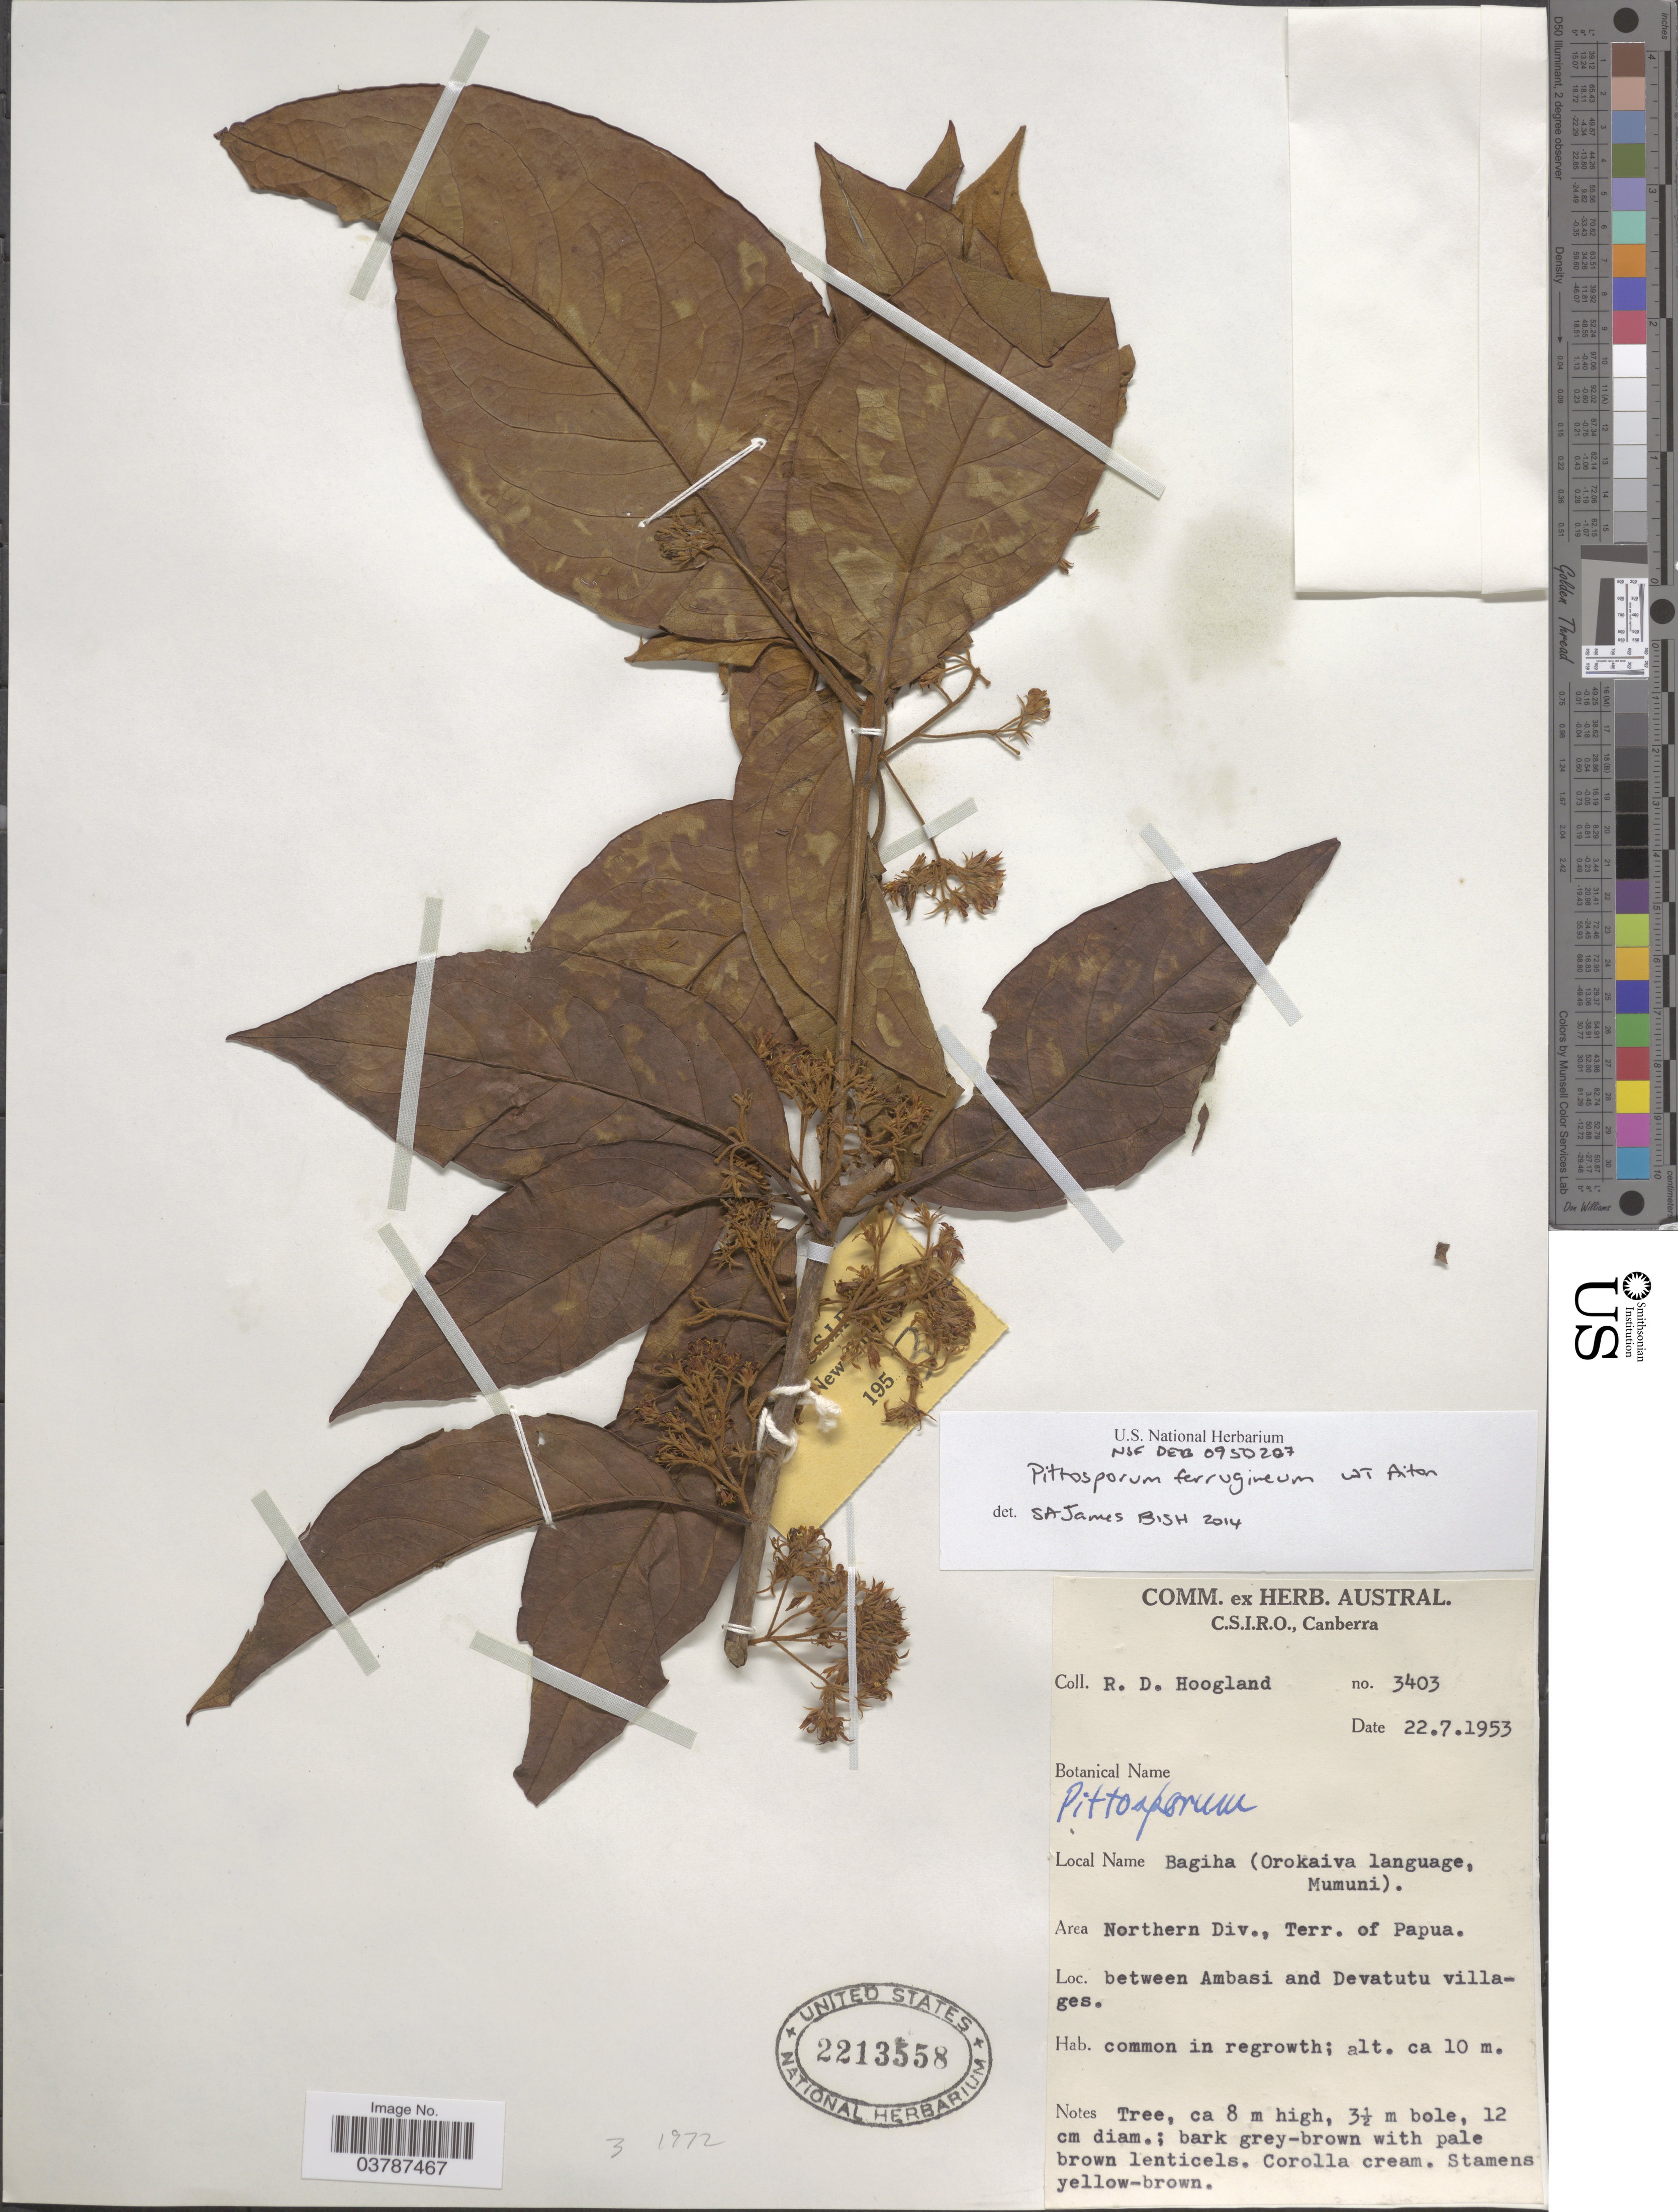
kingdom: Plantae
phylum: Tracheophyta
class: Magnoliopsida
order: Apiales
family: Pittosporaceae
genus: Pittosporum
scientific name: Pittosporum ferrugineum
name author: Dryand. ex Aiton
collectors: R. D. Hoogland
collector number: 3403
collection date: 1953-07-22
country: Papua New Guinea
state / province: Northern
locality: Area Northern Div., Terr. of Papua. Between Ambasi and Devatutu villages.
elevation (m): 10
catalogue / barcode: US 2213558